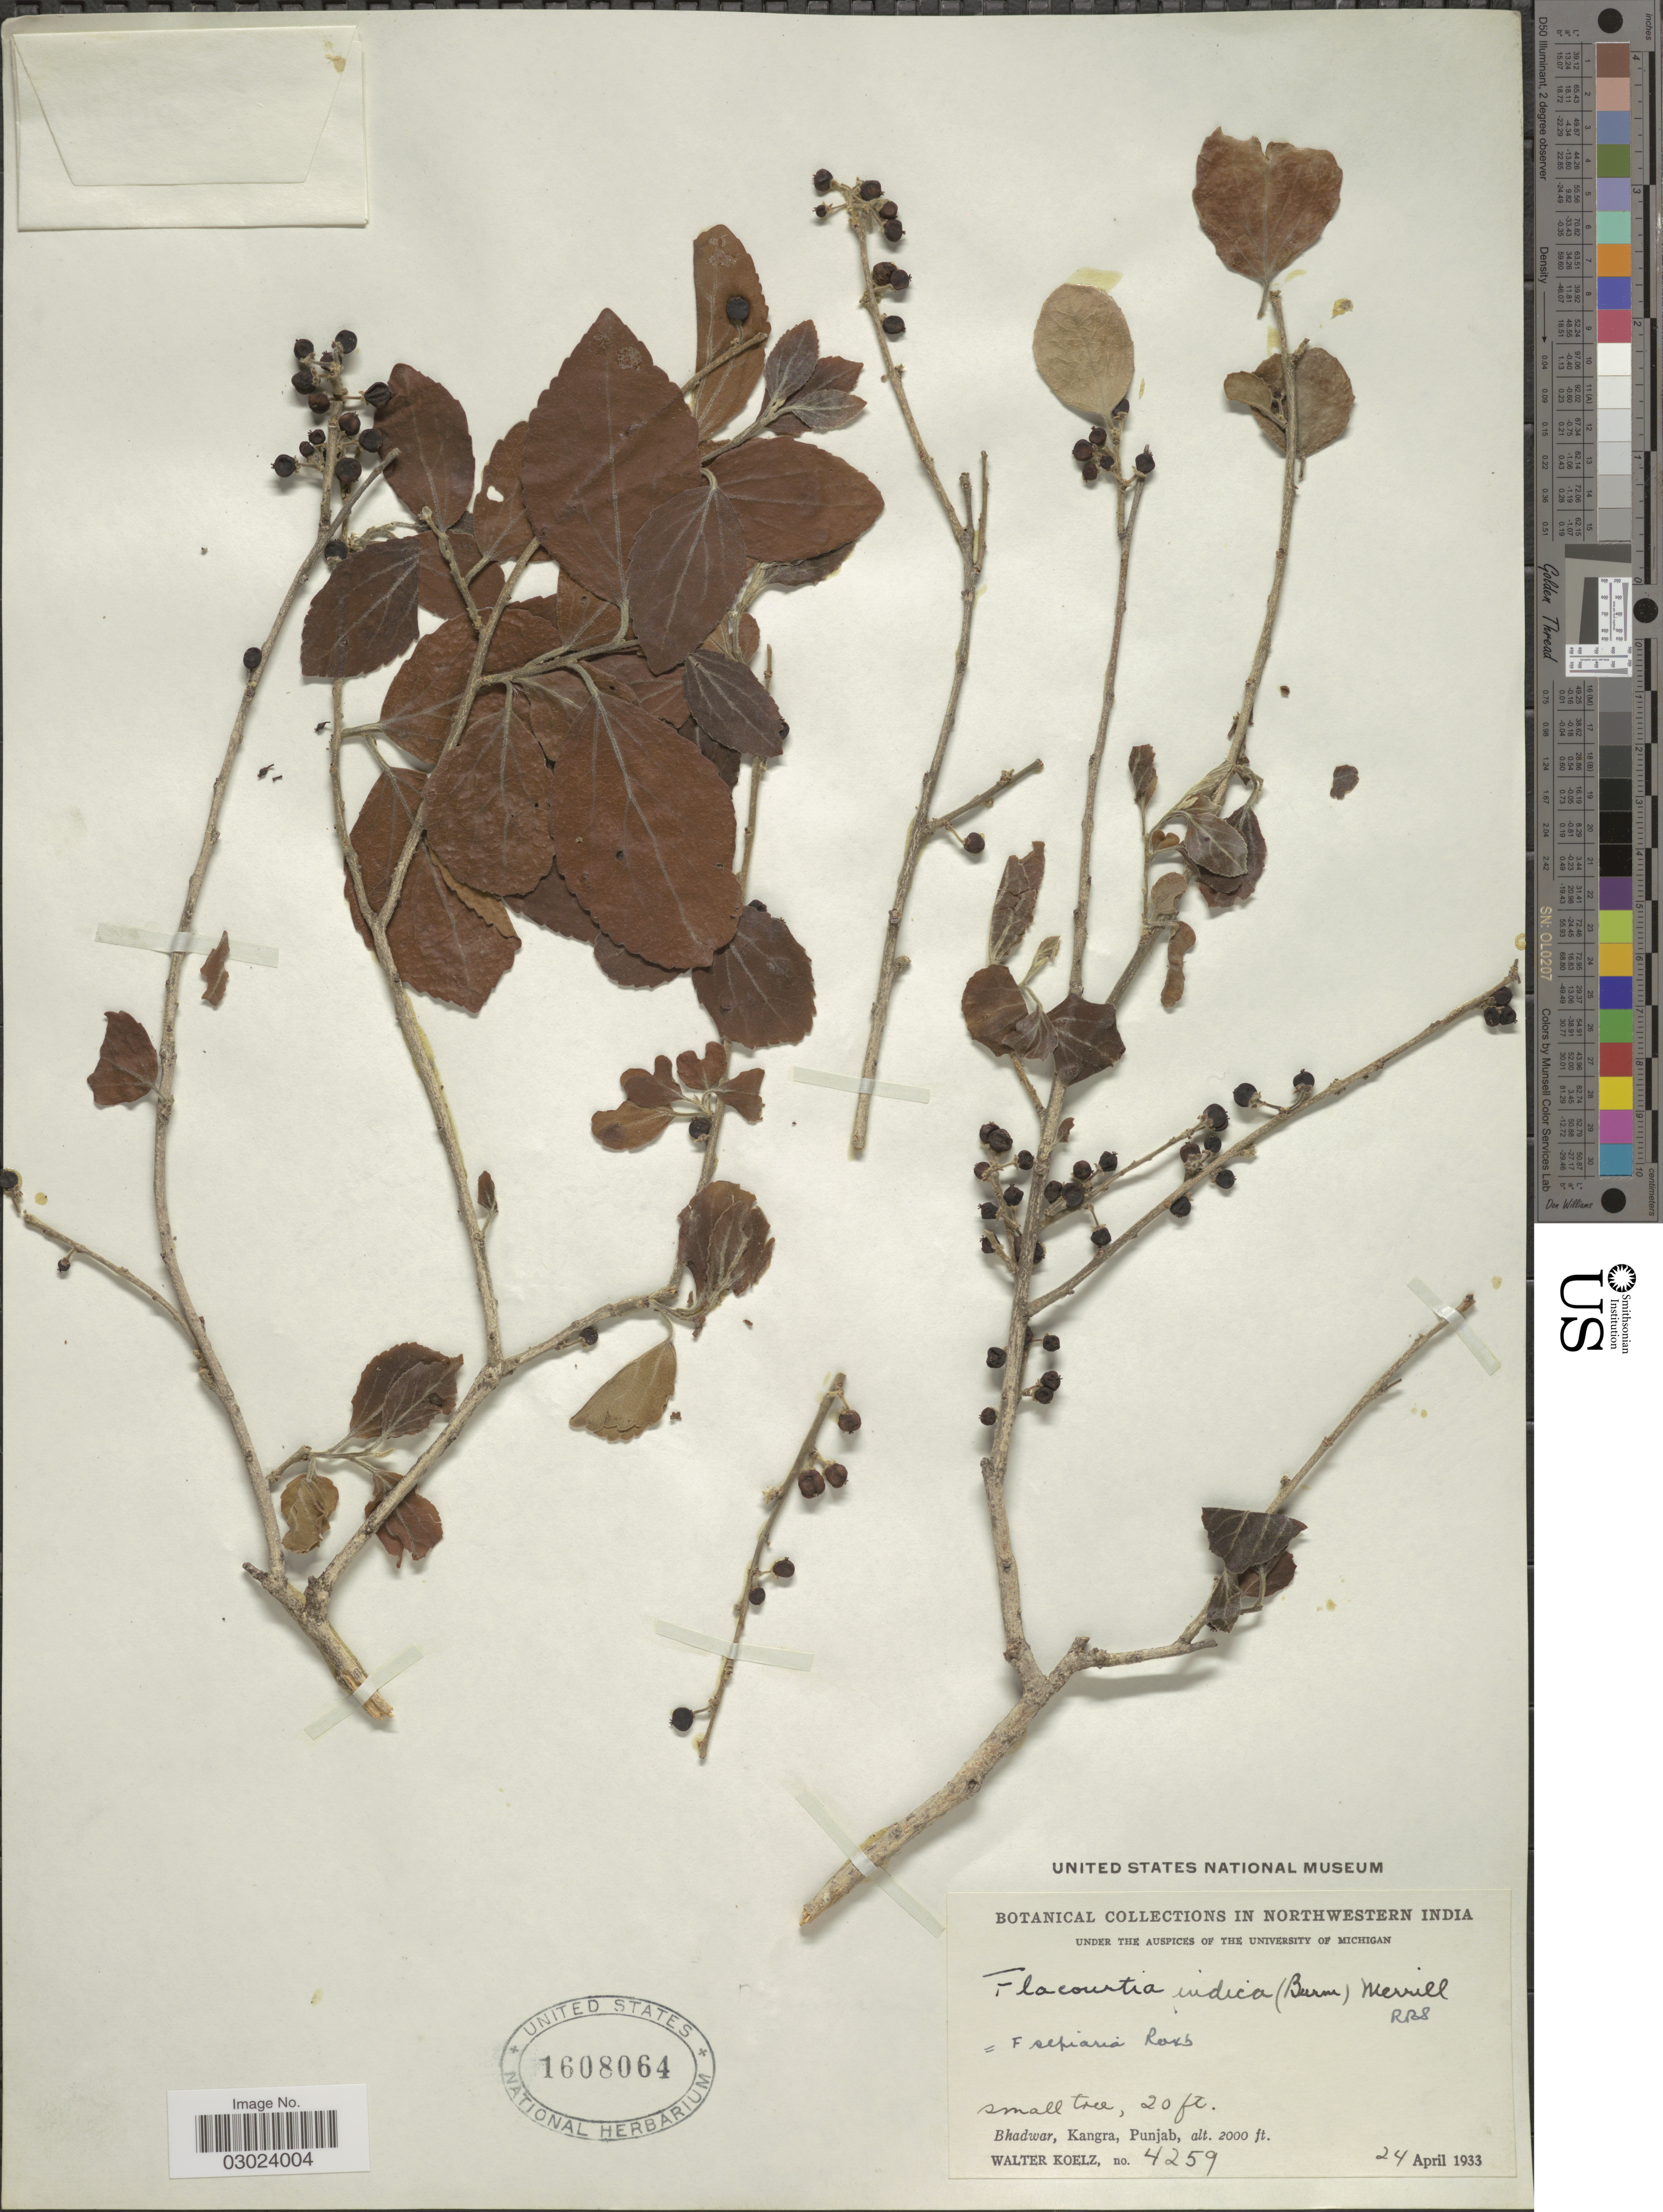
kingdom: Plantae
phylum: Tracheophyta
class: Magnoliopsida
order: Malpighiales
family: Salicaceae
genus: Flacourtia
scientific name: Flacourtia indica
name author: (Burm. f.) Merr.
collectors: W. N. Koelz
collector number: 4259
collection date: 1933-04-24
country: India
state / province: Himachal Pradesh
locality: Northwestern India. Bhadwar, Kangra.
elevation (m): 610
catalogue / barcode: US 1608064